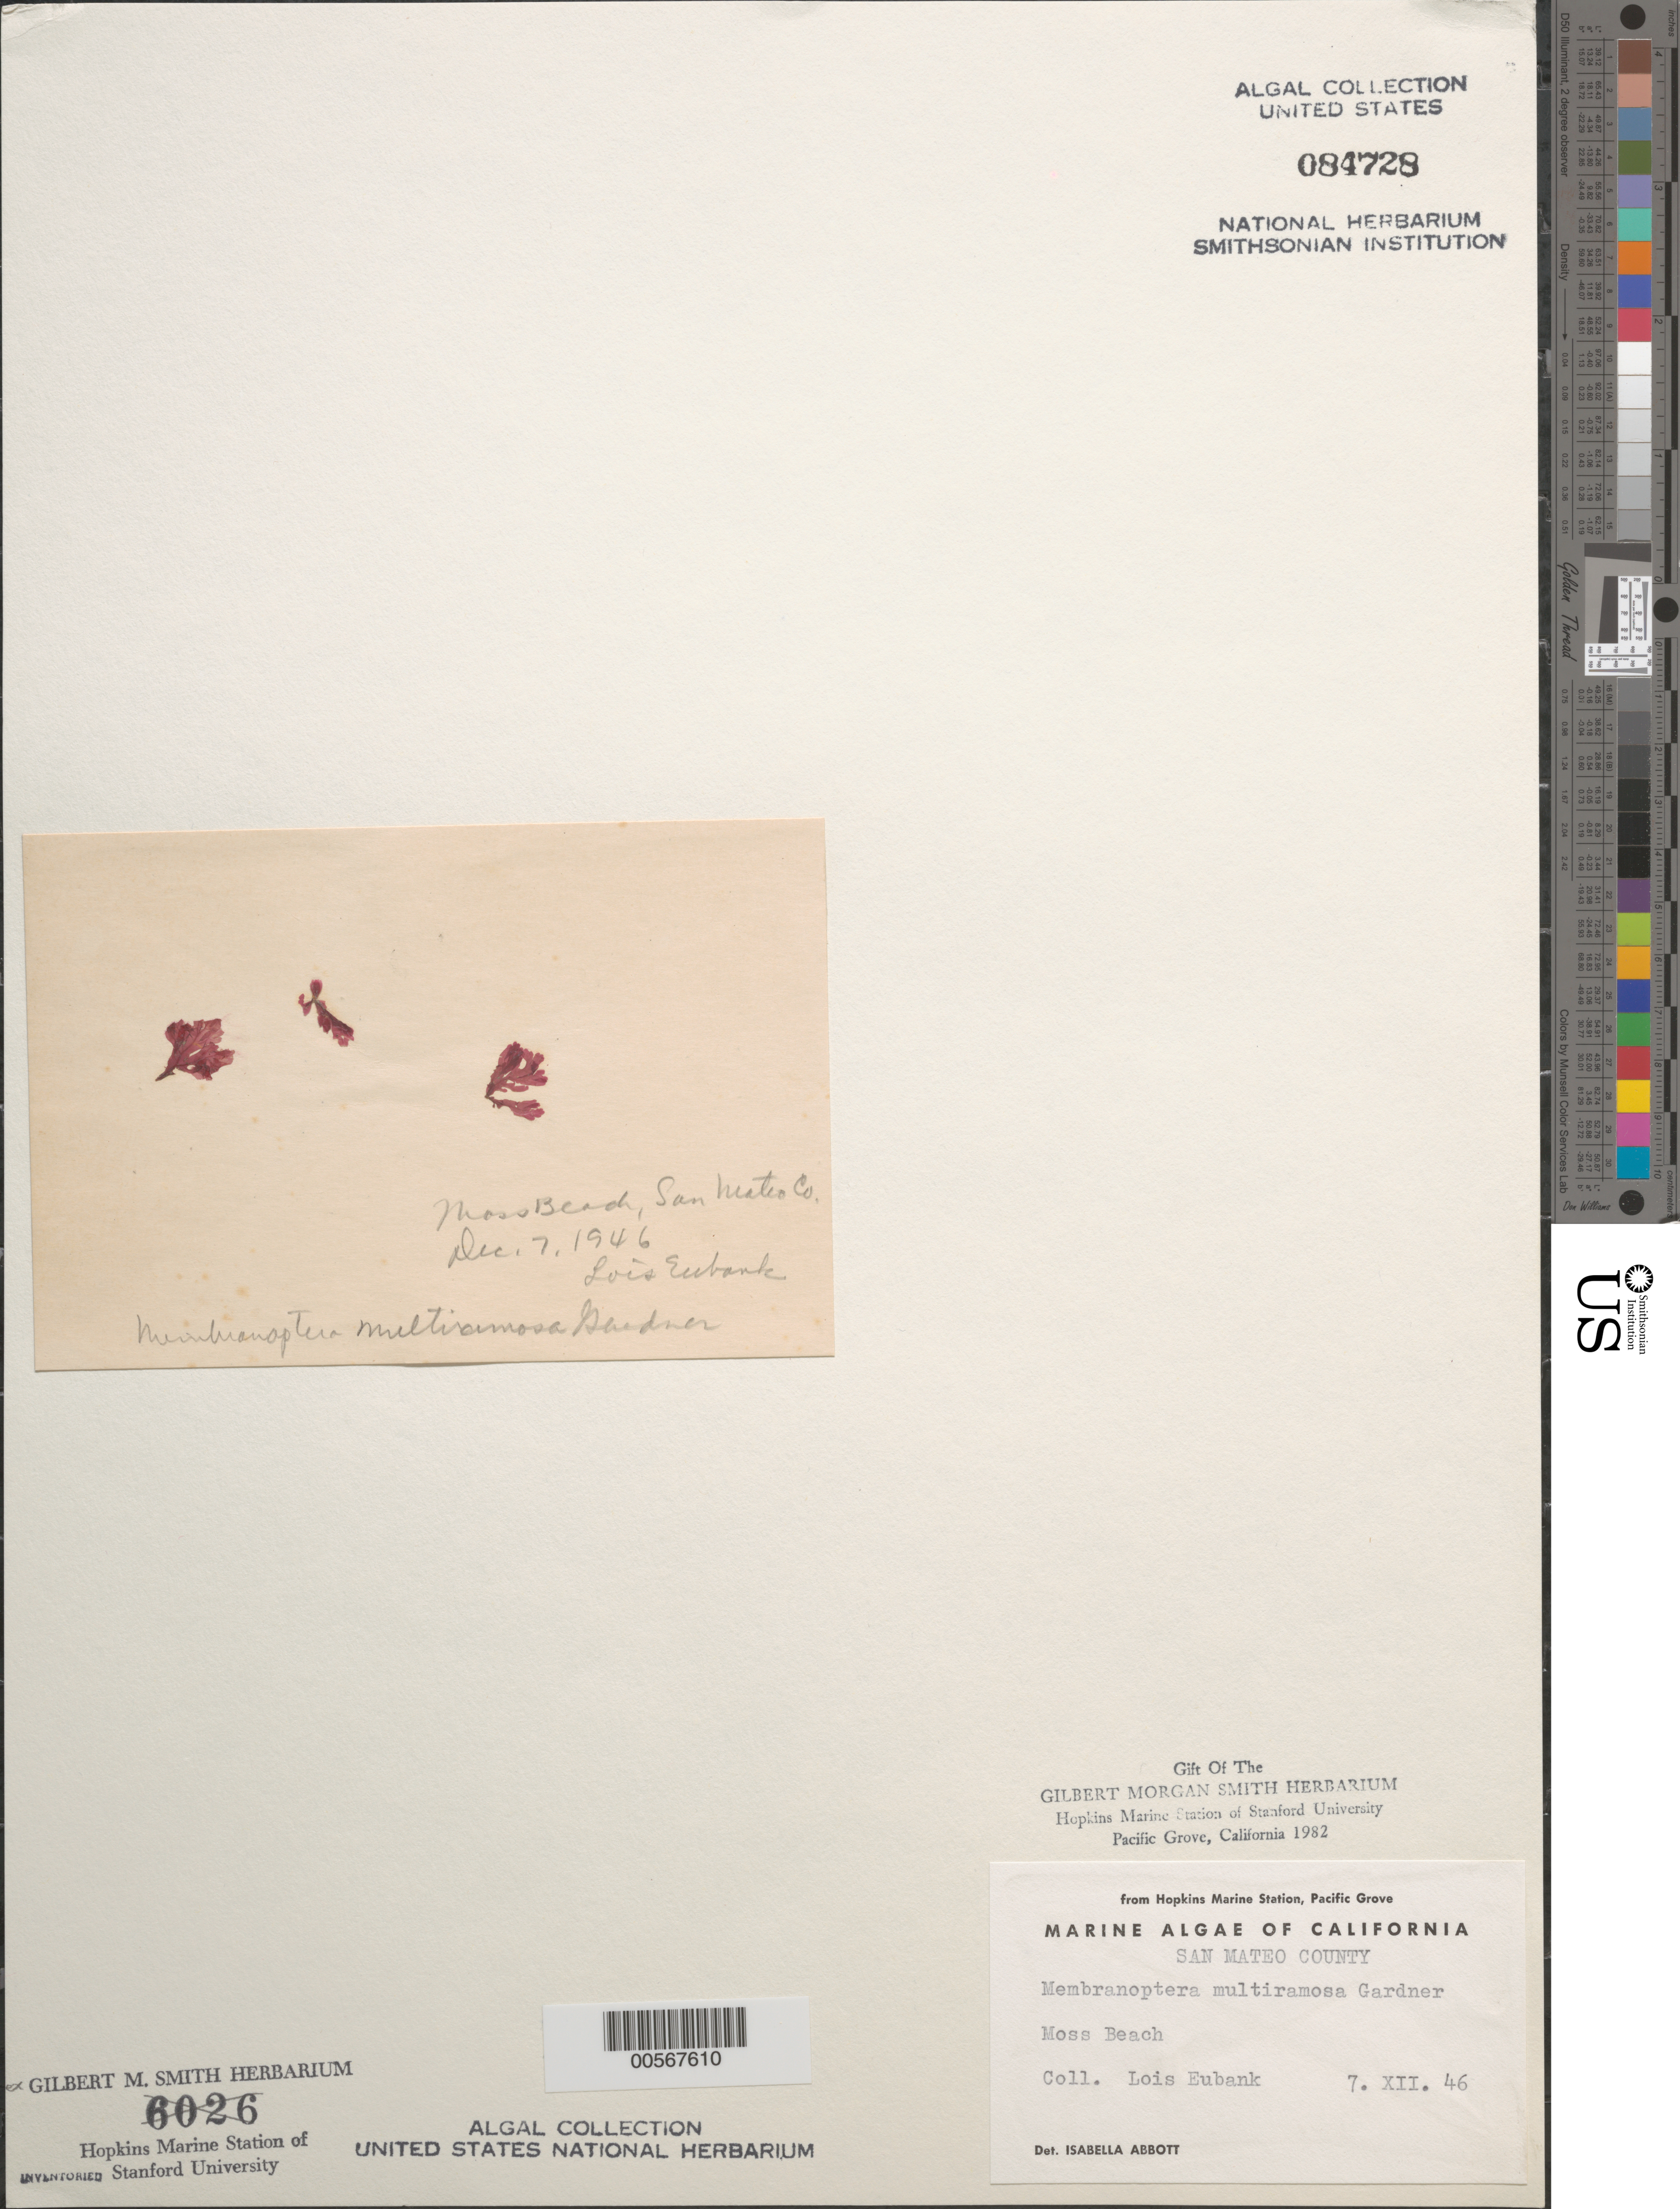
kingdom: Plantae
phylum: Rhodophyta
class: Florideophyceae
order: Ceramiales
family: Delesseriaceae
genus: Membranoptera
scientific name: Membranoptera platyphylla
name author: (Setch. & N.L. Gardner) Kylin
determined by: Algae name updating Project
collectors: L. Eubank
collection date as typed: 07 Dec 1946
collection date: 1946-12-07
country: United States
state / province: California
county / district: San Mateo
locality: Moss Beach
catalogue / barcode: US 84728